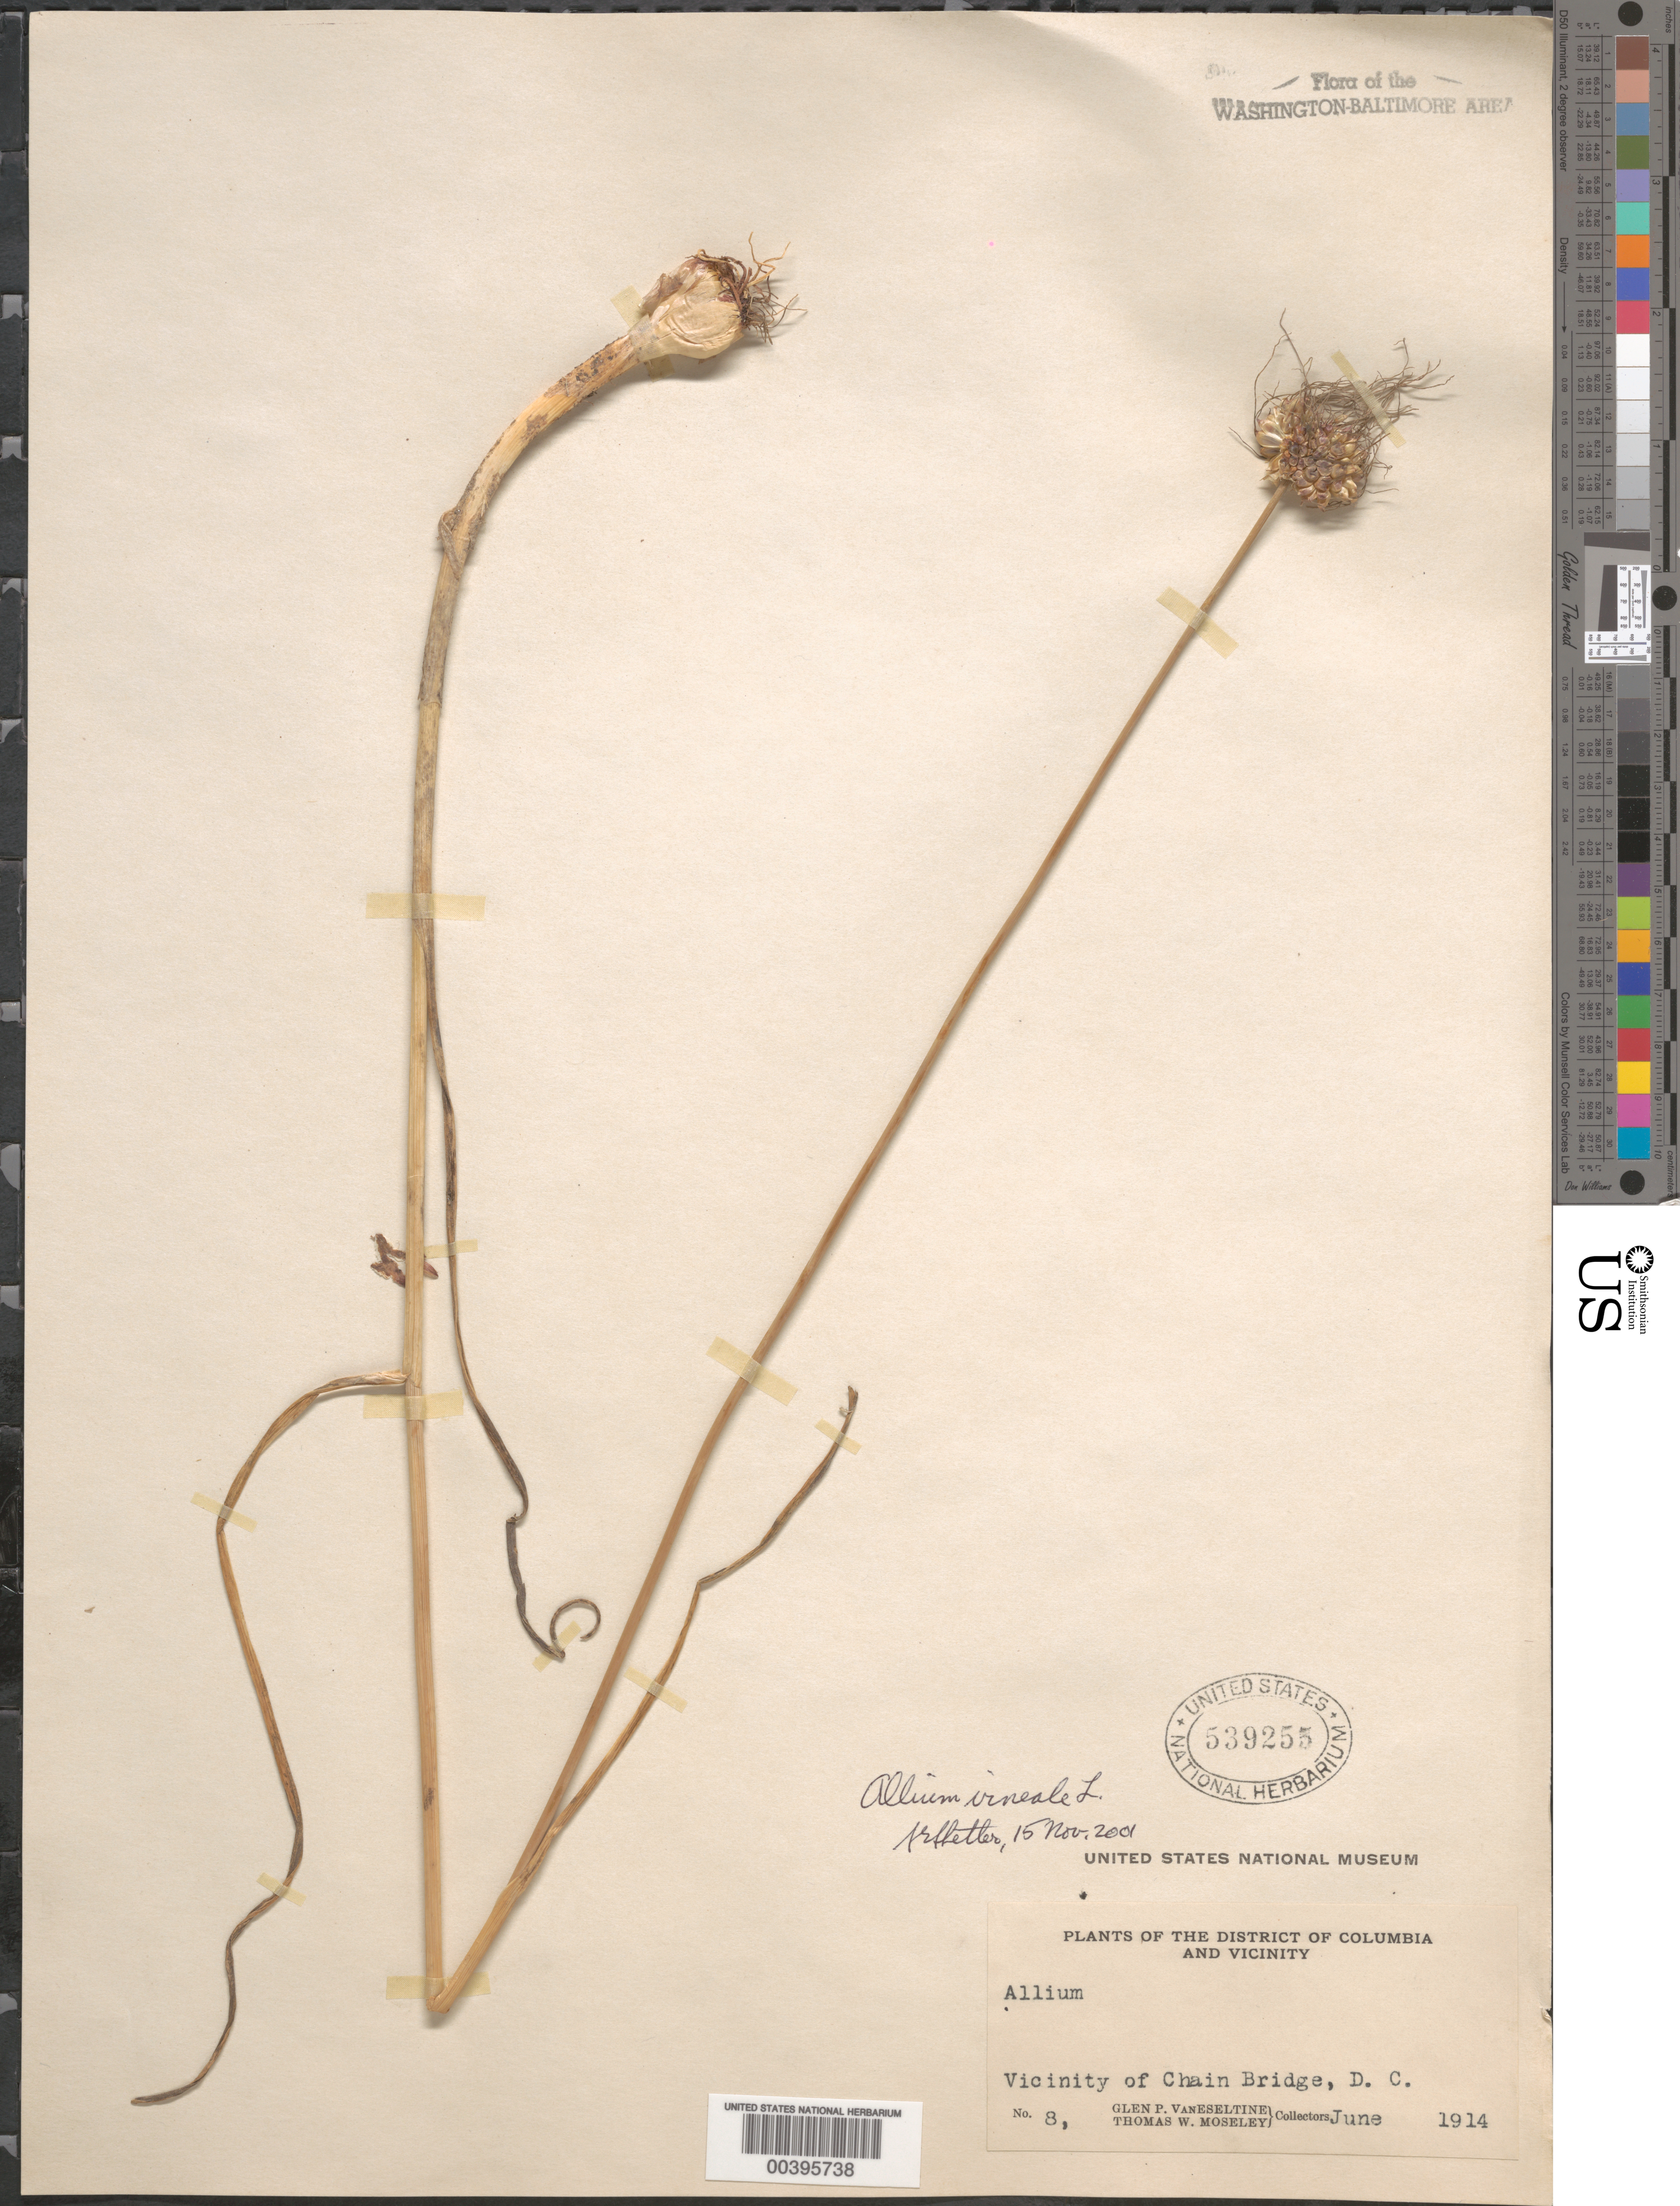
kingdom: Plantae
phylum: Tracheophyta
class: Liliopsida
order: Asparagales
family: Amaryllidaceae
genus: Allium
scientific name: Allium vineale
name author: L.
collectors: G. P. Van Eseltine & T. Moseley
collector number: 8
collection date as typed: Jun 1914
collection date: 1914-06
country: United States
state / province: District of Columbia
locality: Chain Bridge area C. and O. Canal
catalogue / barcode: US 539255